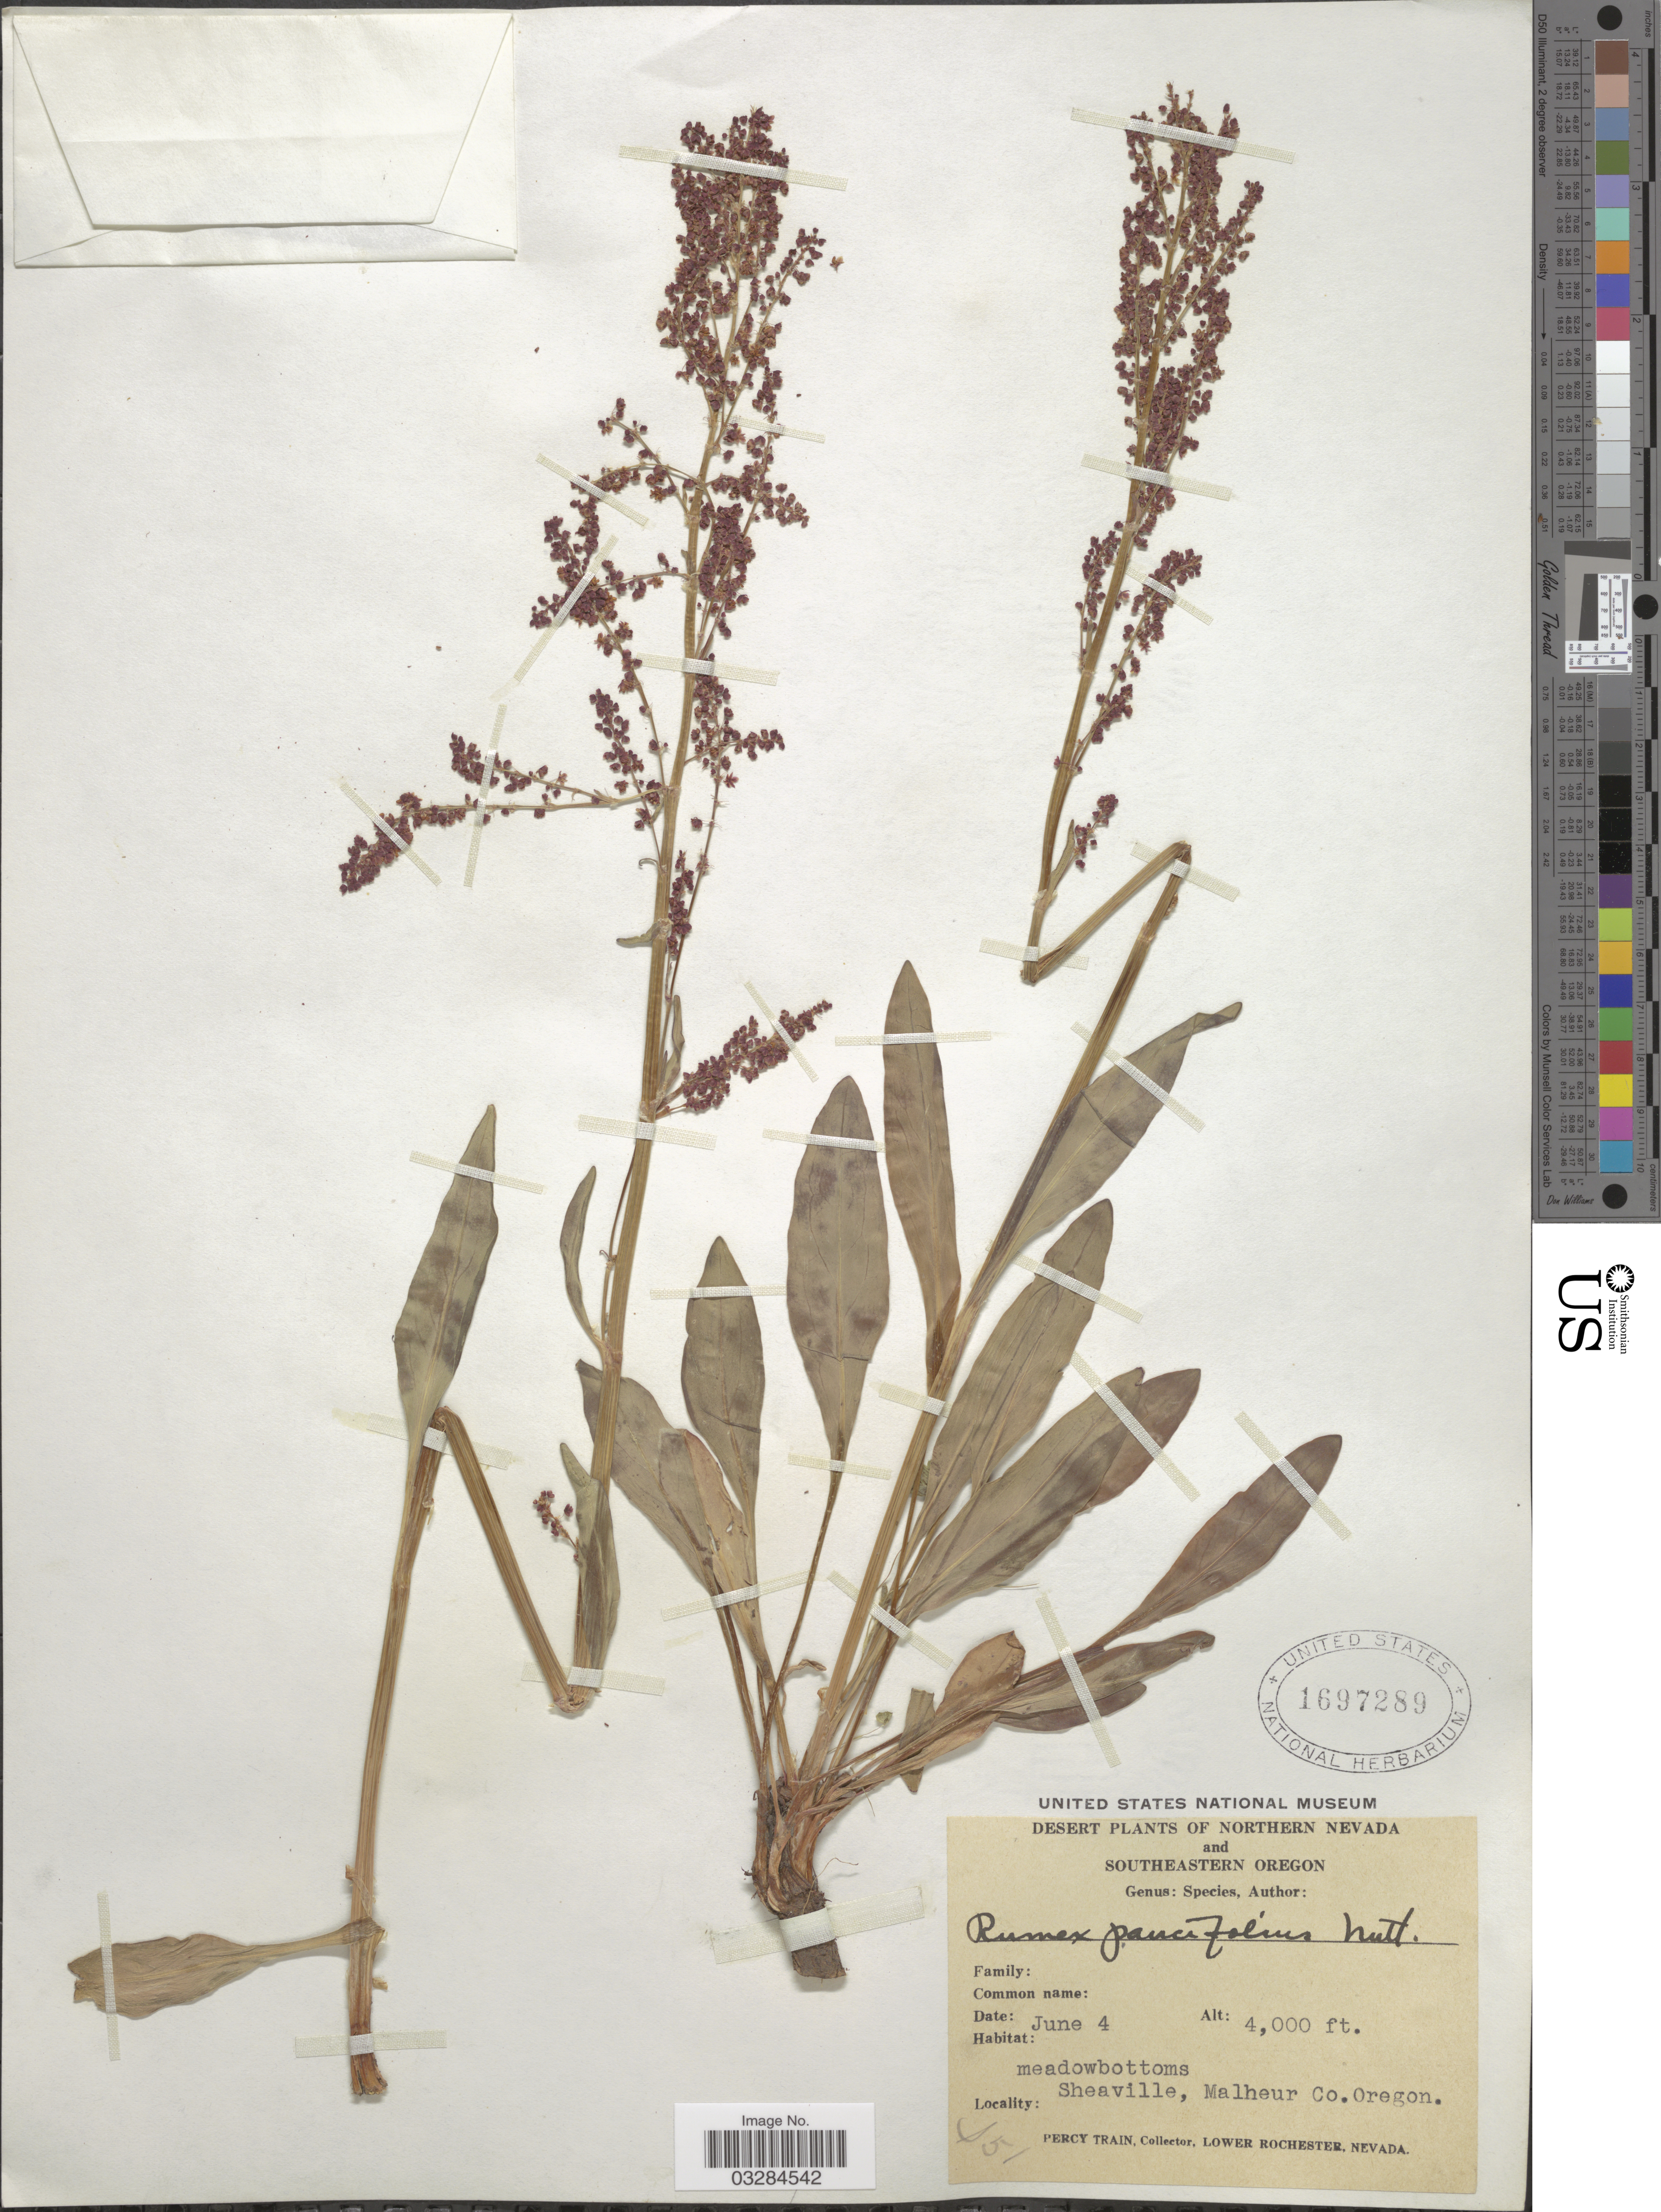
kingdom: Plantae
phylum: Tracheophyta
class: Magnoliopsida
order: Caryophyllales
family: Polygonaceae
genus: Rumex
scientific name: Rumex paucifolius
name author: Nutt.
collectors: P. Train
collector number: S51?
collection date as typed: Transcribed d/m/y: /6/4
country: United States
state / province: Oregon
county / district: Malheur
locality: Southeastern Oregon, meadowbottoms Sheaville, Malheur Co.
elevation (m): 1219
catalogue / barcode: US 1697289